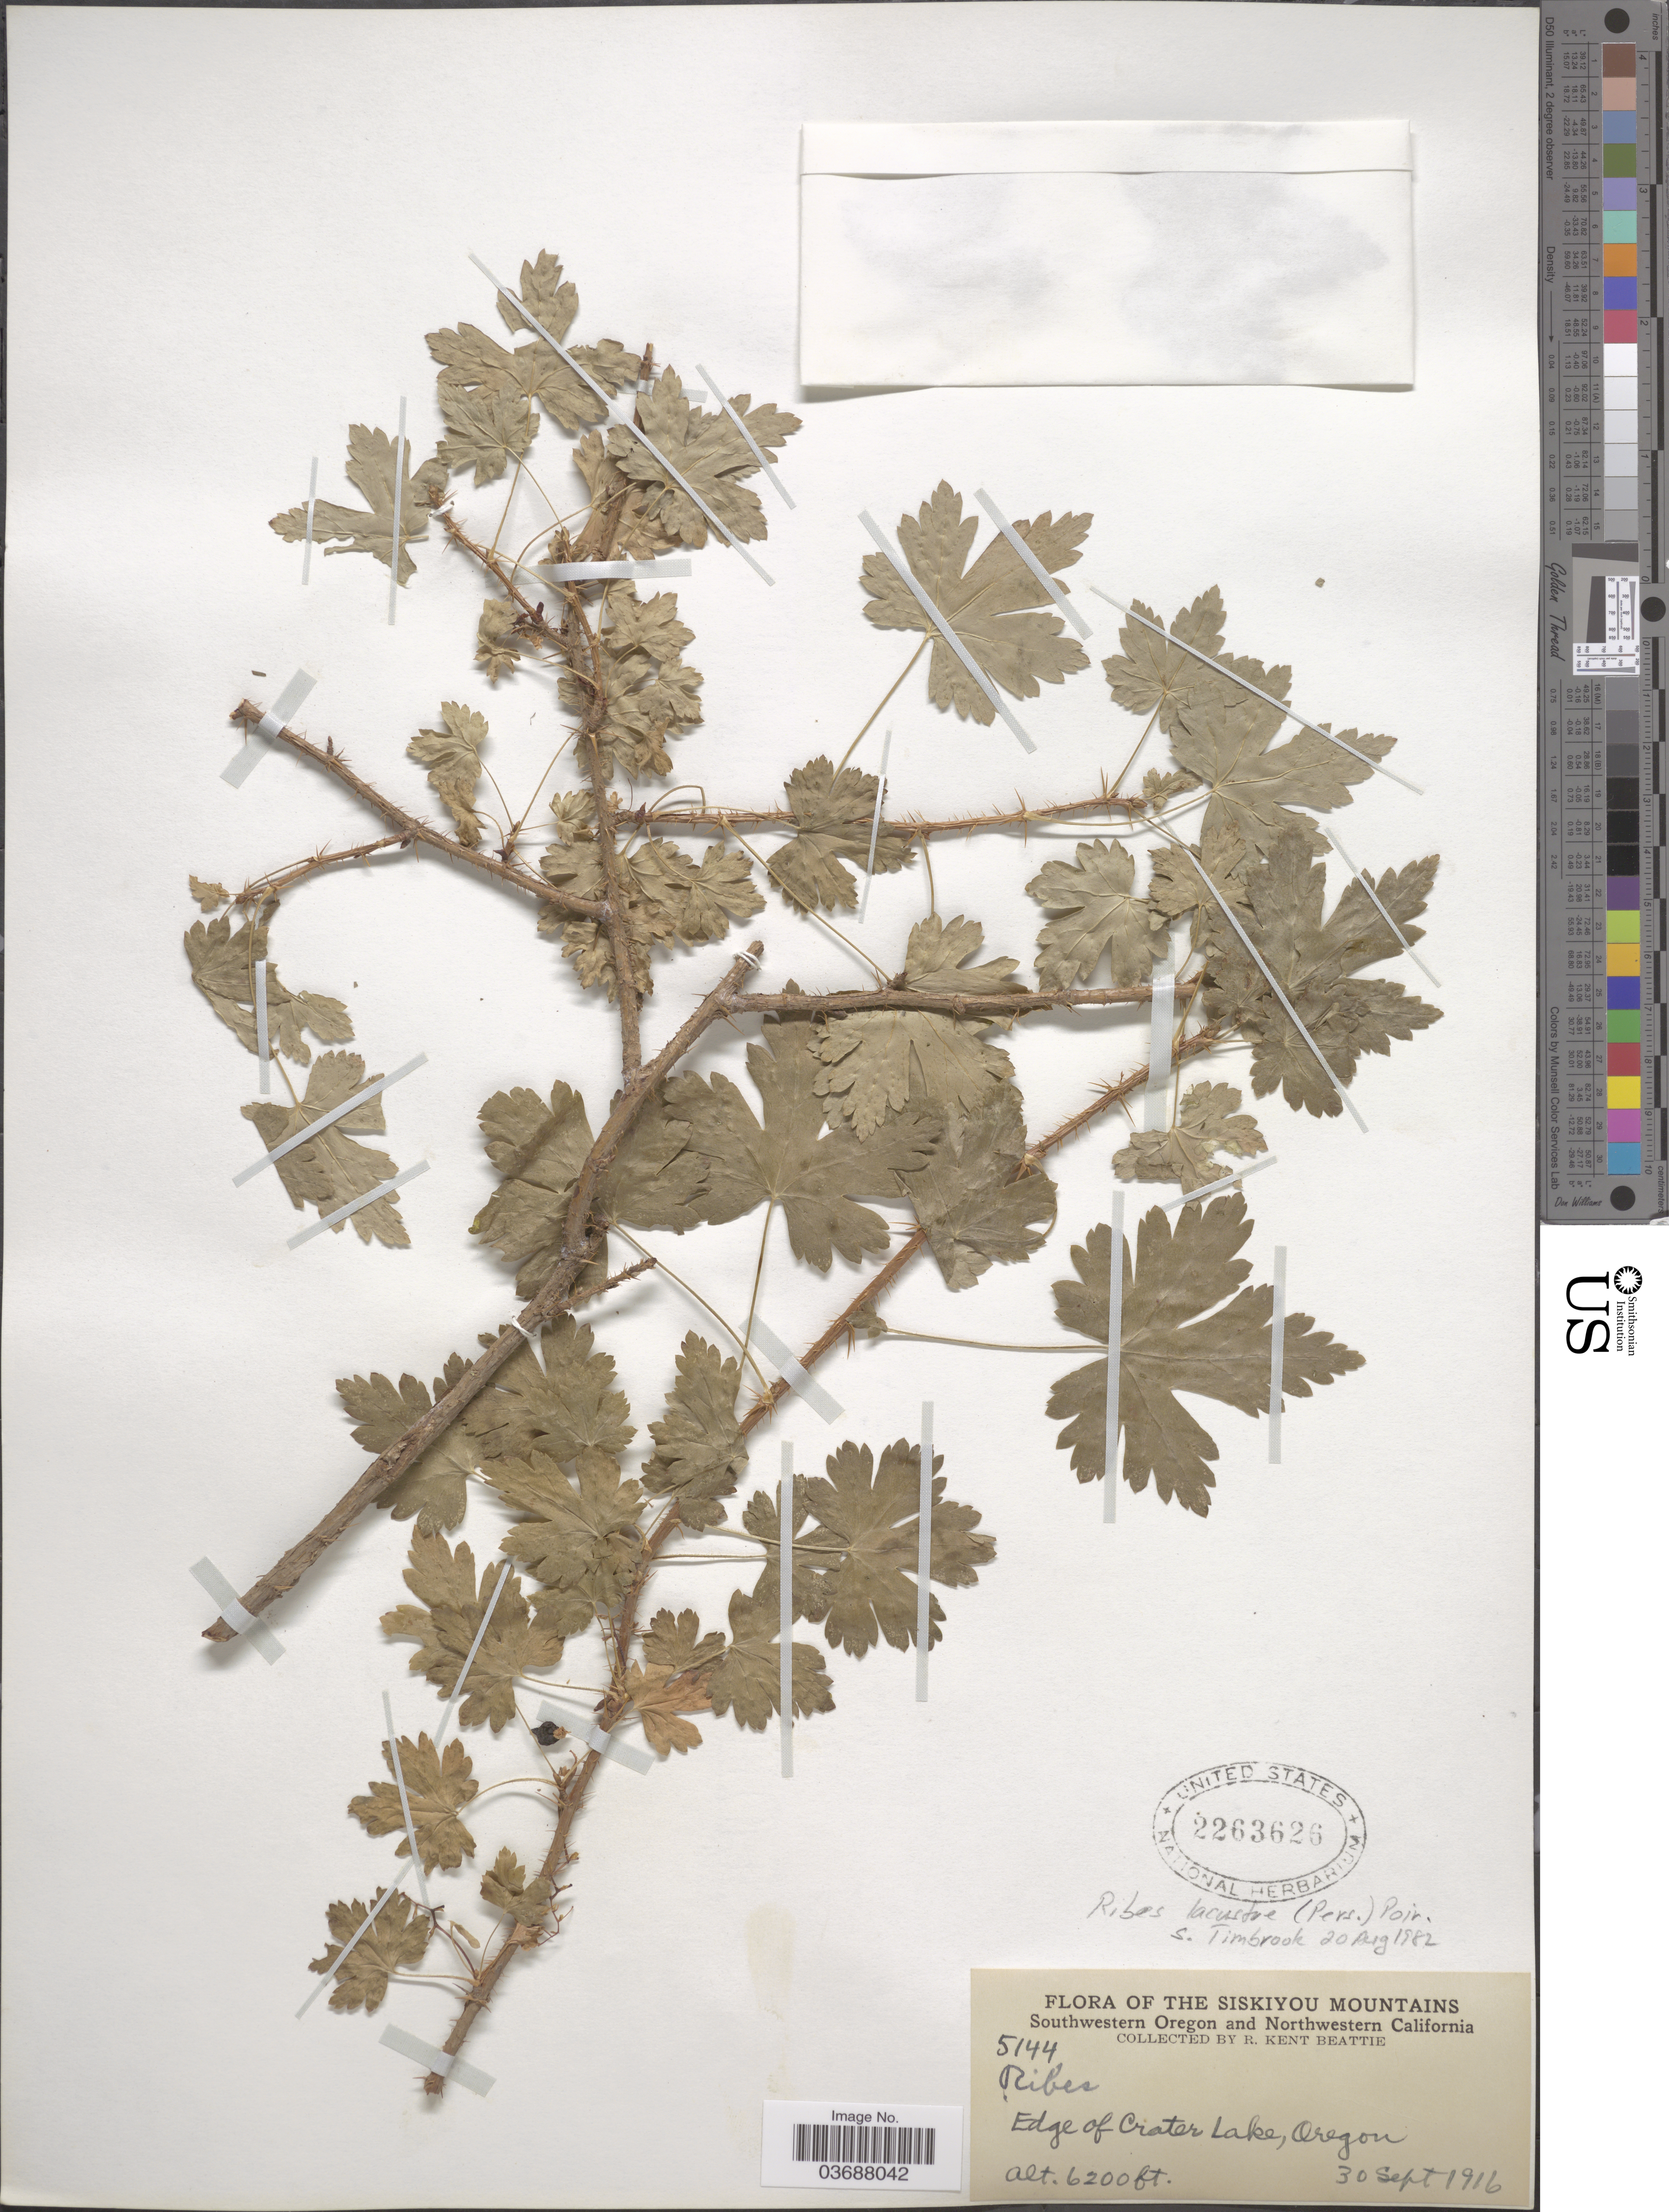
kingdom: Plantae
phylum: Tracheophyta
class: Magnoliopsida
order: Saxifragales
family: Grossulariaceae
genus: Ribes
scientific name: Ribes lacustre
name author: (Pers.) Poir.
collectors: R. K. Beattie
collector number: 5144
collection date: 1916-09-30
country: United States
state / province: Oregon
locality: The Siskiyou Mountains. Southwestern Oregon. Edge of Crater Lake.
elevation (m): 1890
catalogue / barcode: US 2263626